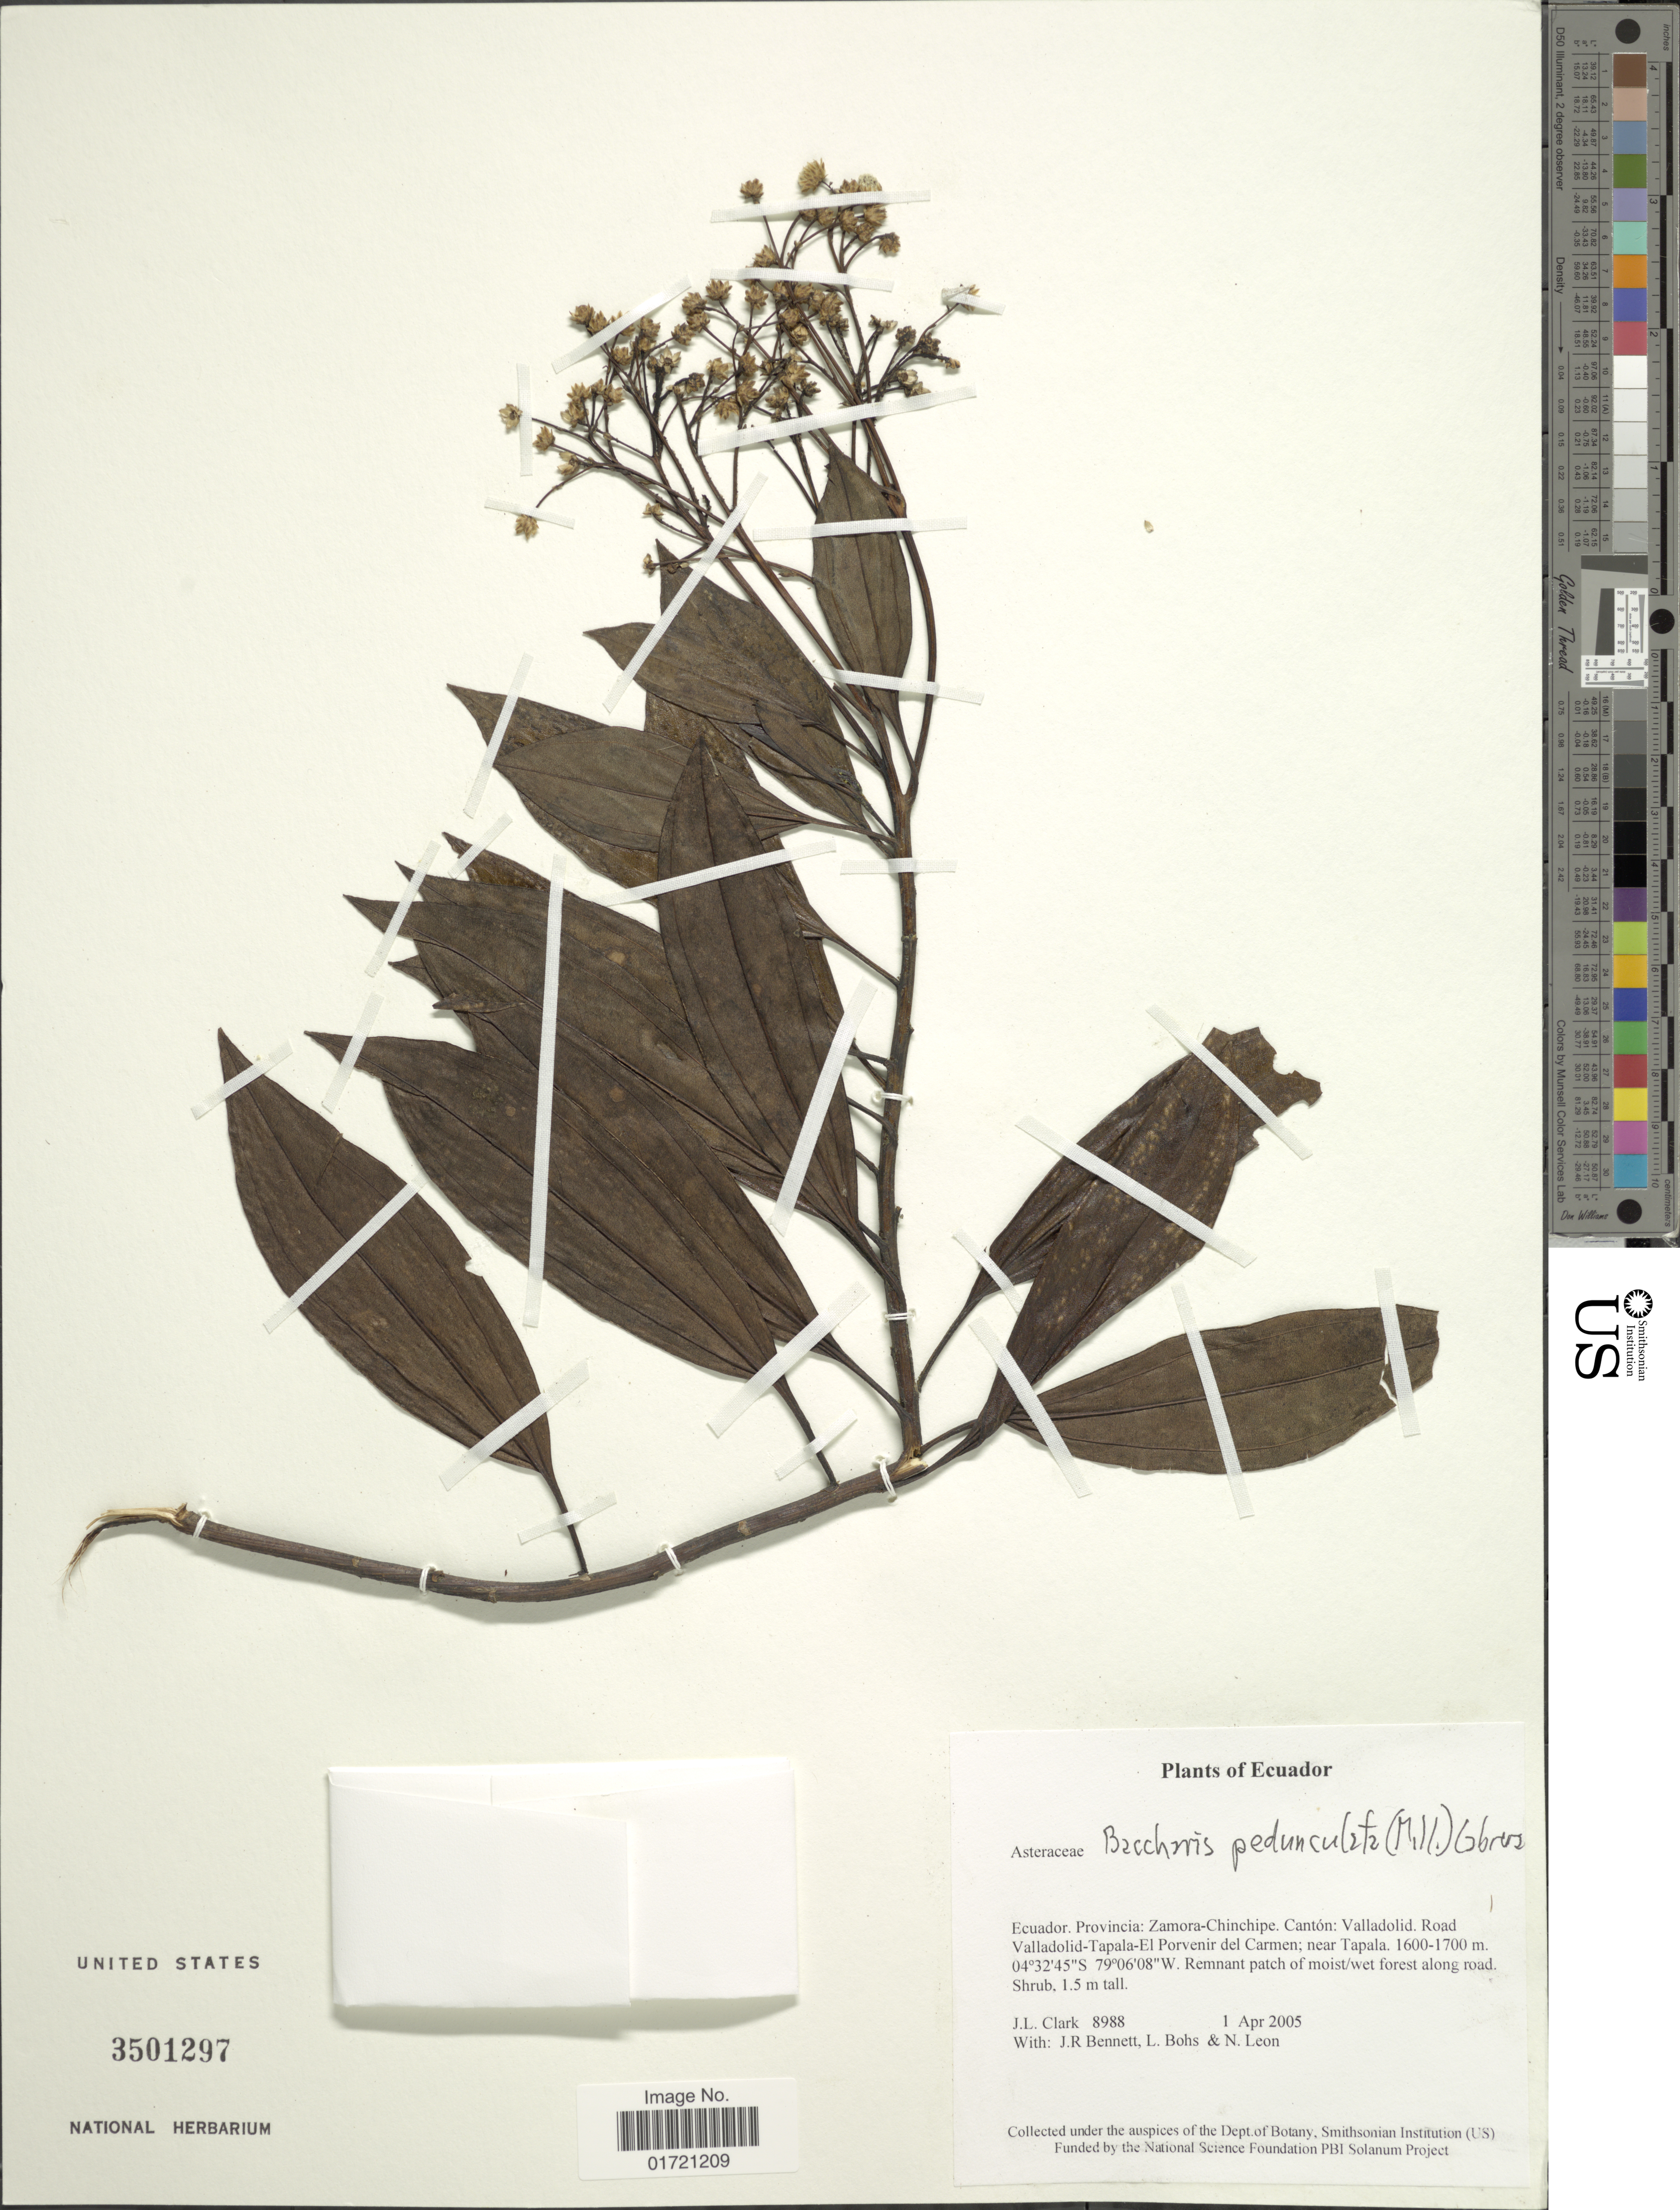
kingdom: Plantae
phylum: Tracheophyta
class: Magnoliopsida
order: Asterales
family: Asteraceae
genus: Baccharis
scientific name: Baccharis pedunculata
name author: (Mill.) Cabrera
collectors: J. L. Clark, J. R. Bennett, L. A. Bohs & N. Leon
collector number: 8988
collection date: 2005-04-01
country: Ecuador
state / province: Zamora-Chinchipe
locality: Ecuador. Provincia: Zamora-Chinchipe. Cantón: Valladolid. Road Valladolid-Tapala-El Pervenir del Carmen; near Tapala.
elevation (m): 1600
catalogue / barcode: US 3501297